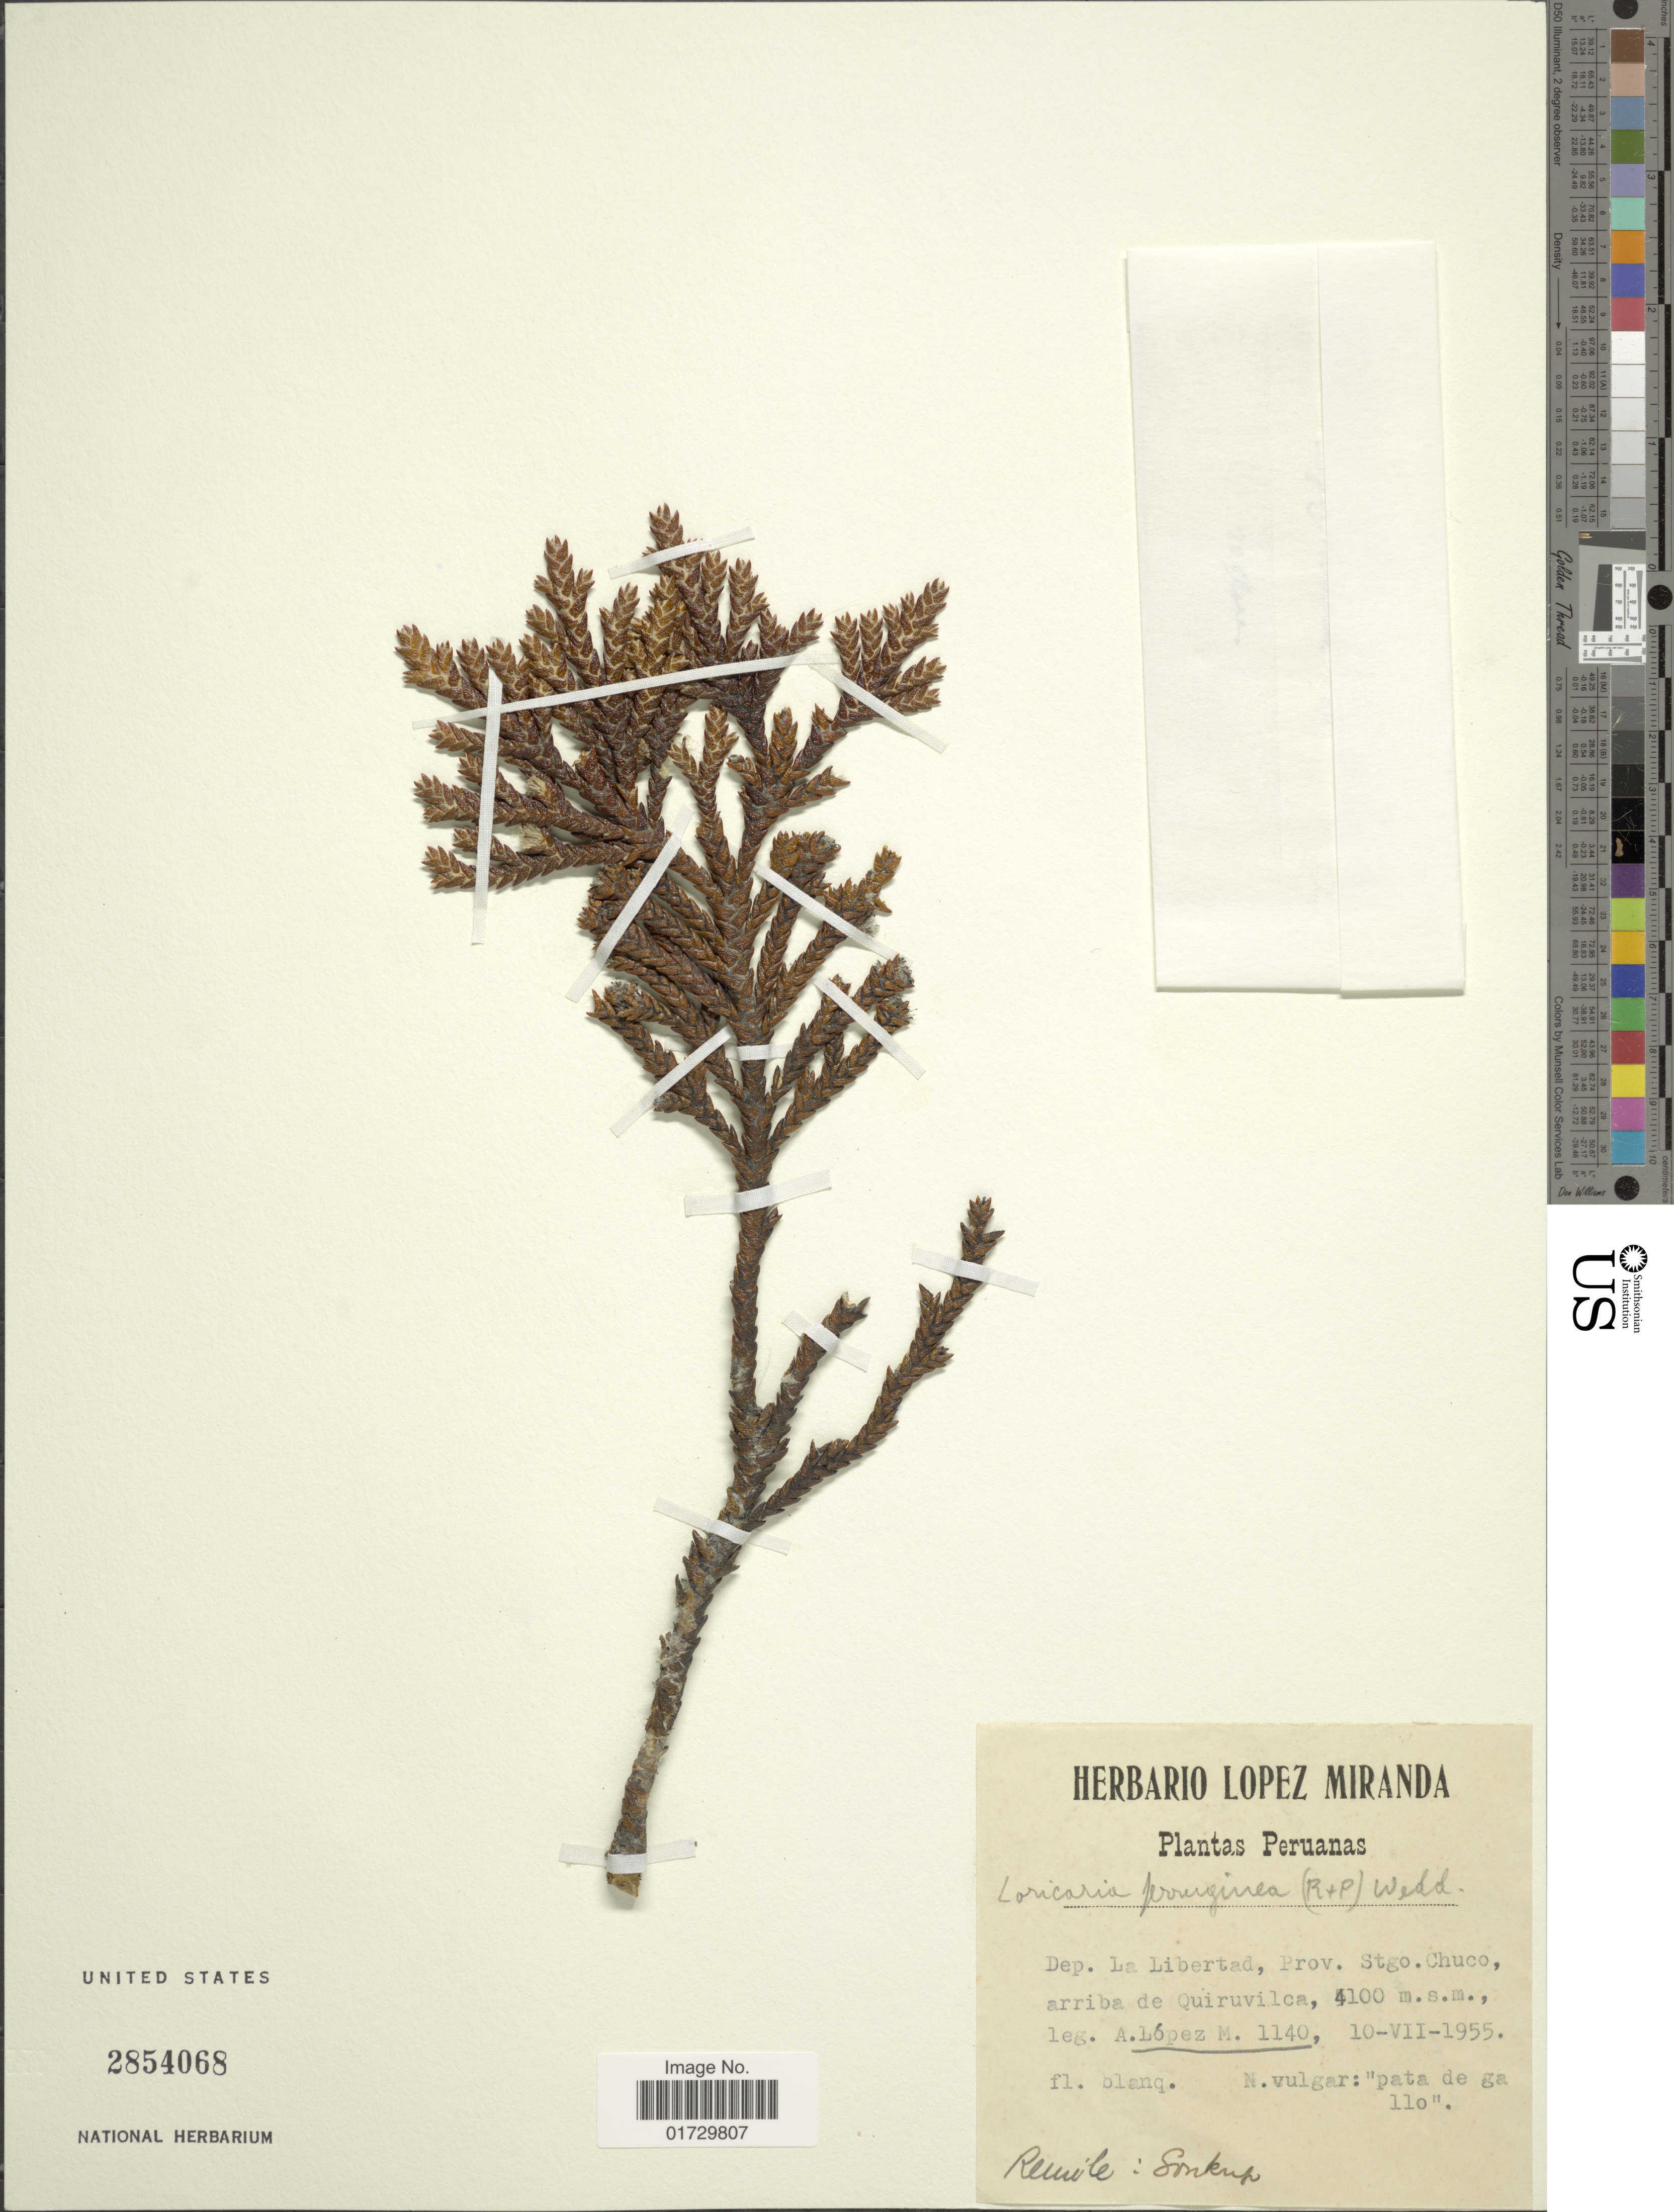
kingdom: Plantae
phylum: Tracheophyta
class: Magnoliopsida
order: Asterales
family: Asteraceae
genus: Loricaria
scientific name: Loricaria ferruginea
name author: (Ruiz & Pav.) Wedd.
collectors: A. López M.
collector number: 140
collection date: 1955-07-10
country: Peru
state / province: La Libertad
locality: Prov. Stgo. Chuco, arriba de Quiruvilca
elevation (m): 4100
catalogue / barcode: US 2854068